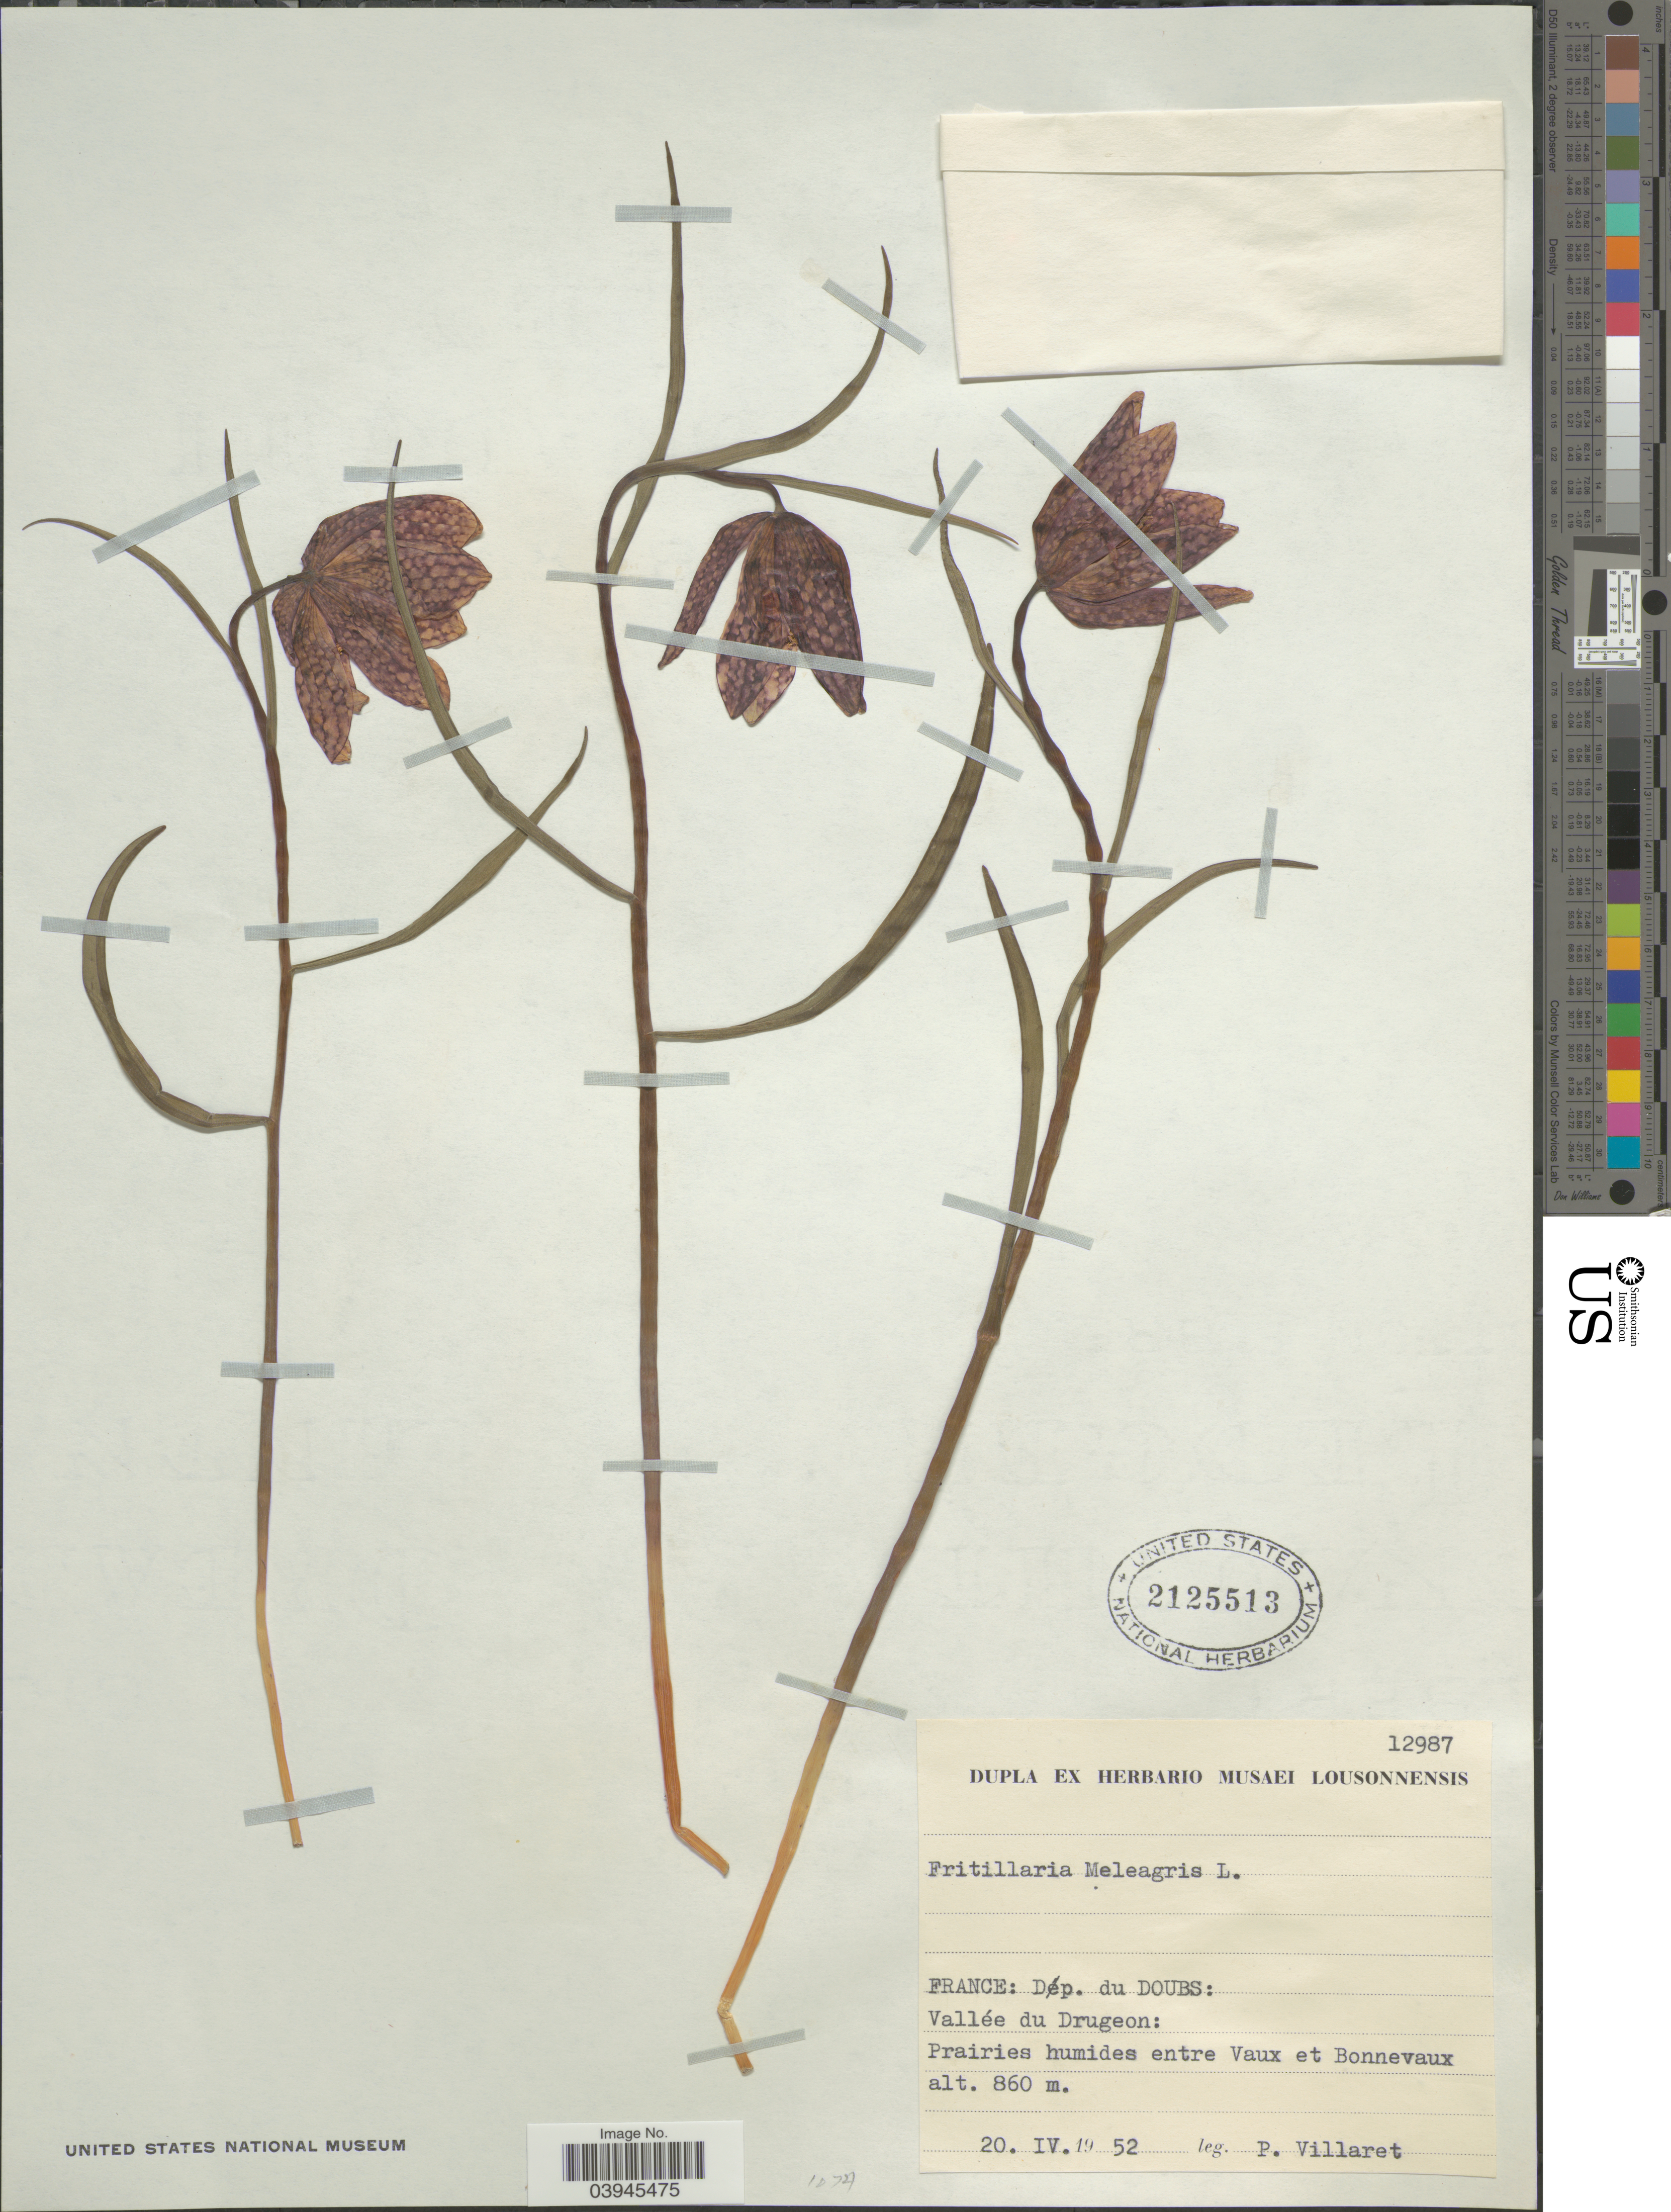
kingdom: Plantae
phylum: Tracheophyta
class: Liliopsida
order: Liliales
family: Liliaceae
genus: Fritillaria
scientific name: Fritillaria meleagris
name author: Lindl.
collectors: P. Villaret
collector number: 12987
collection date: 1952-04-20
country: France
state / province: Bourgogne-Franche-Comté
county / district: Doubs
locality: Dép [interpreted]. du Doubs: Vallée du Drugeon: Prairies humides entre Vaux et Bonnevaux.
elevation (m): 860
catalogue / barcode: US 2125513